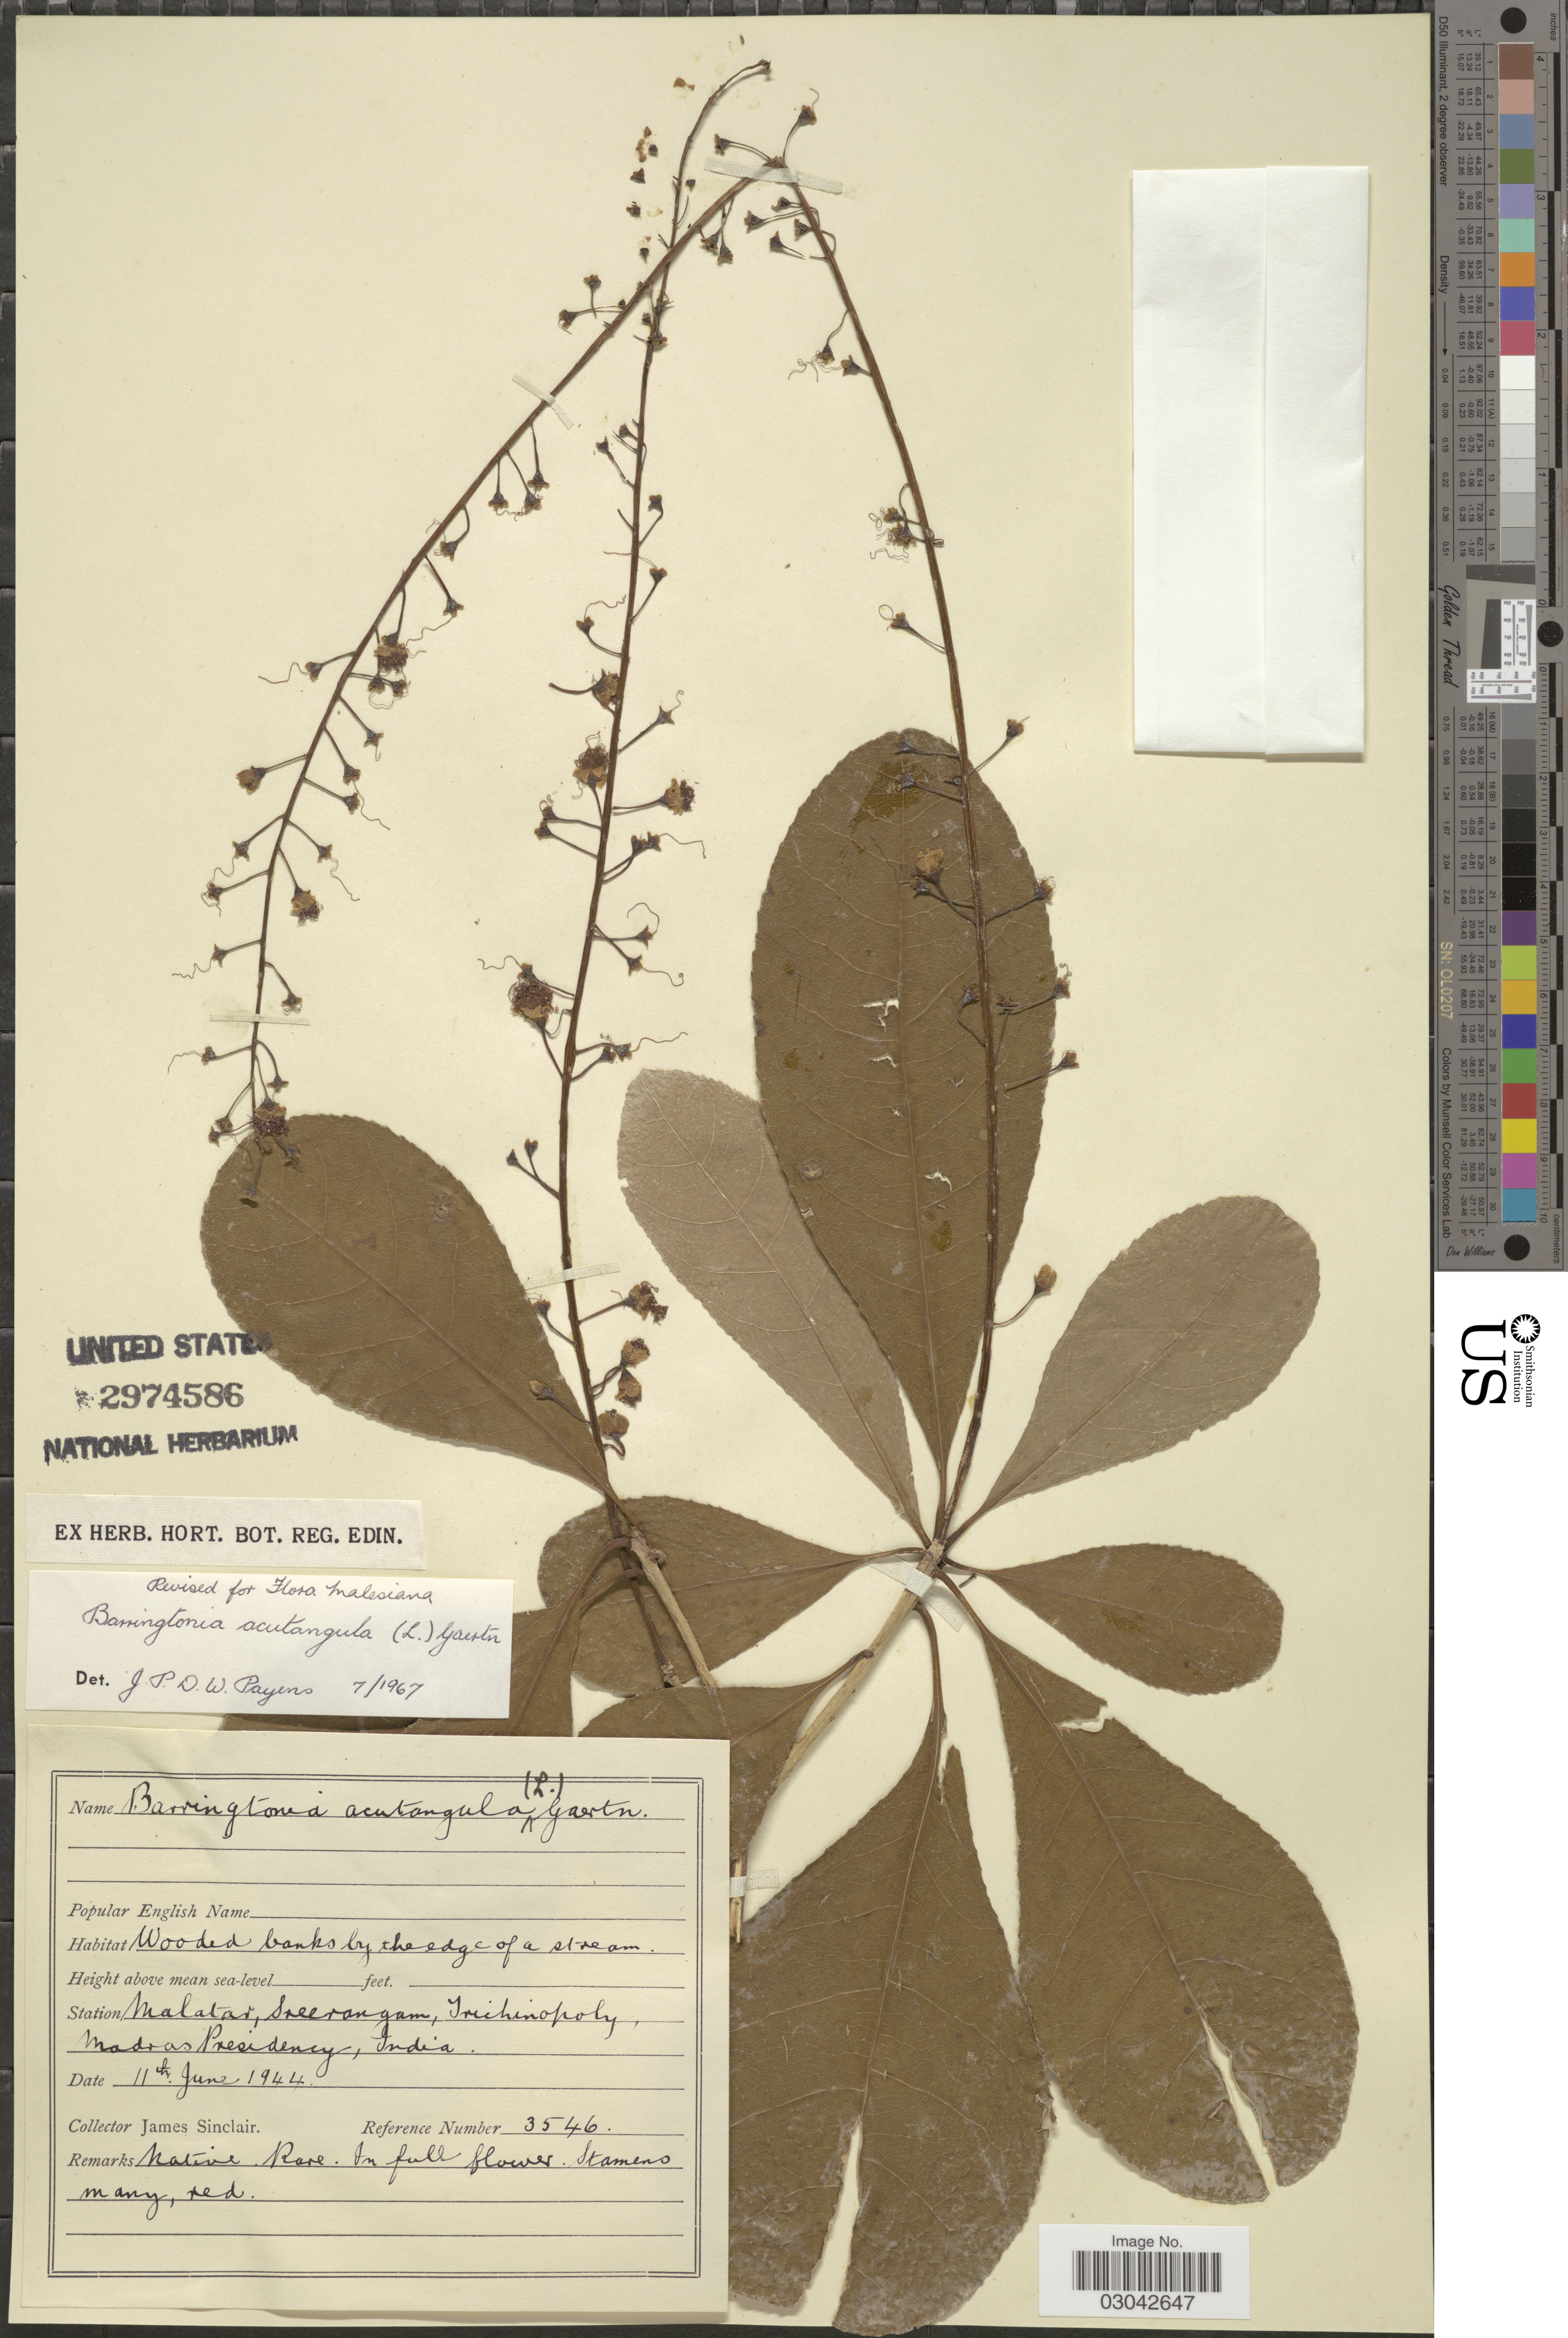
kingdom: Plantae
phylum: Tracheophyta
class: Magnoliopsida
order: Ericales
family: Lecythidaceae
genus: Barringtonia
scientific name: Barringtonia acutangula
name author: (L.) Gaertn.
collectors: J. Sinclair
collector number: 3546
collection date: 1944-06-11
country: India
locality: Station Malatar, Sreerangam, Trichinopoly, Madras Presidency.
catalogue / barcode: US 2974586